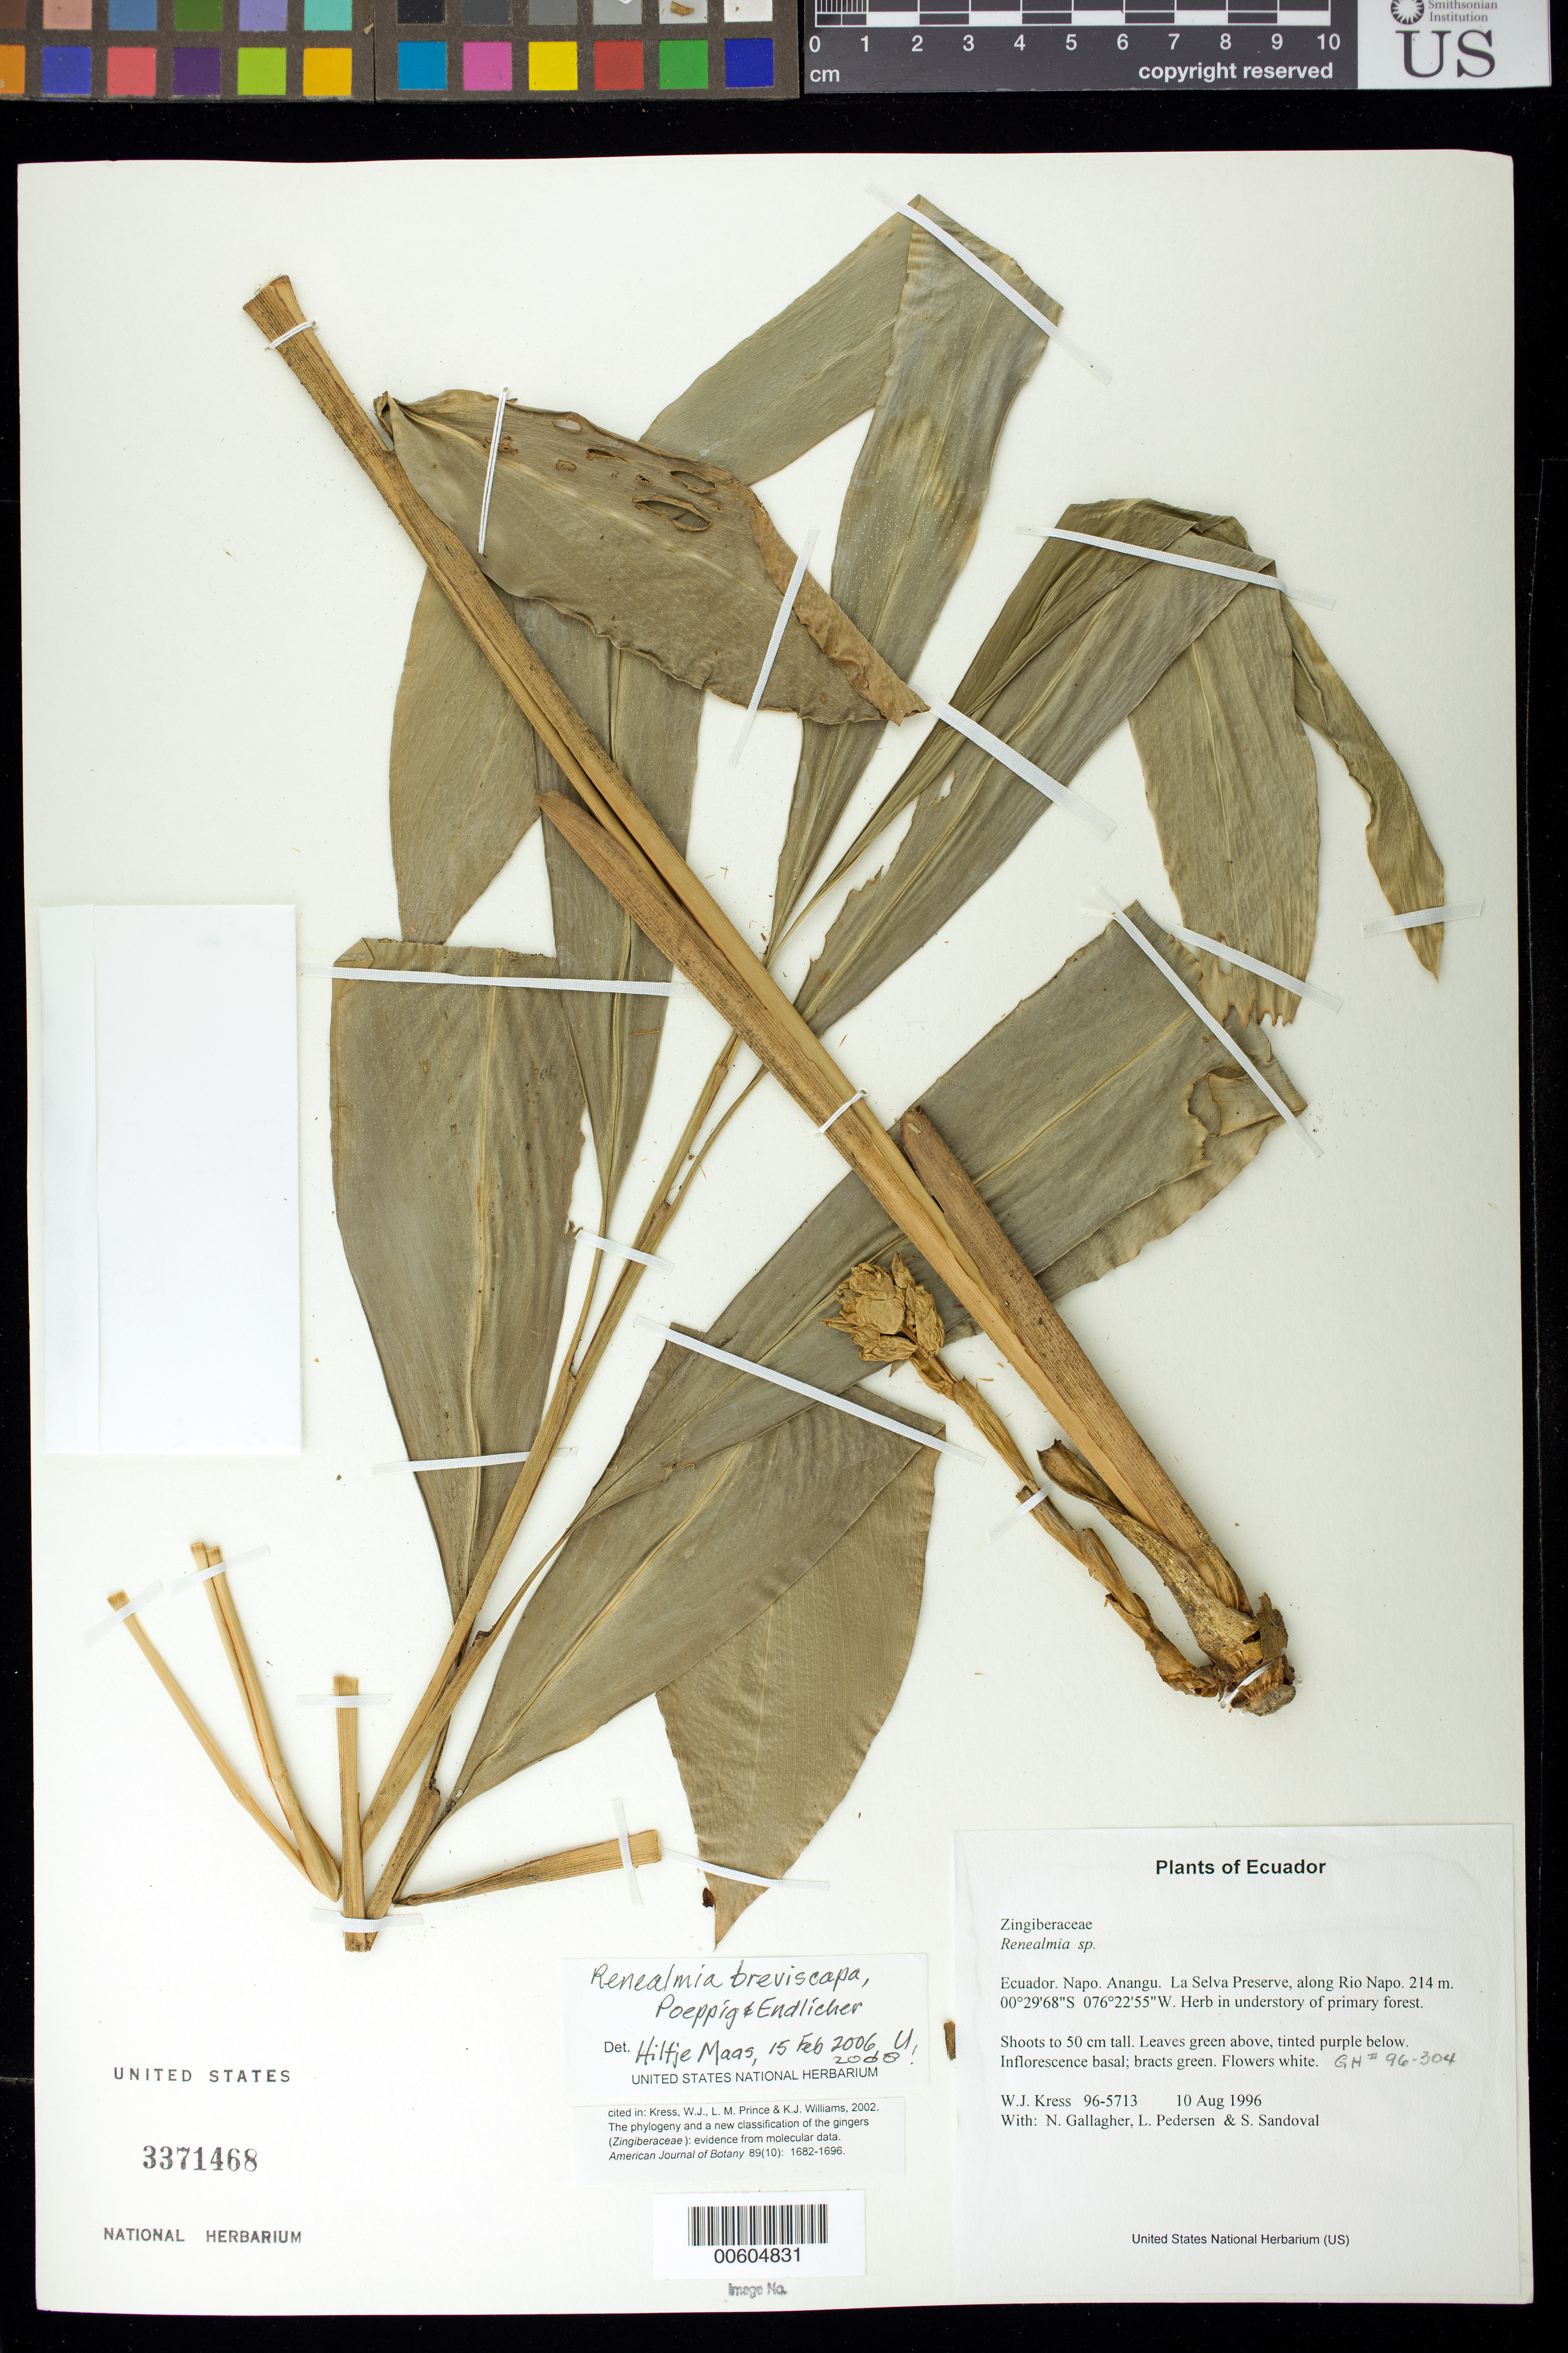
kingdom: Plantae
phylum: Tracheophyta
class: Liliopsida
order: Zingiberales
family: Zingiberaceae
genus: Renealmia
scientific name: Renealmia breviscapa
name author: Poepp. & Endl.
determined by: Maas van de Kamer, H.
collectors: W. J. Kress, N. L. Gallagher, L. Pedersen & S. Sandoval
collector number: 96-5713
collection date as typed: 10 Aug 1996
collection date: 1996-08-10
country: Ecuador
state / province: Napo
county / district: Anangu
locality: La Selva Preserve, along Rio Napo.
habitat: Herb in understory of primary forest.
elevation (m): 214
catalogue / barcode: US 3371468